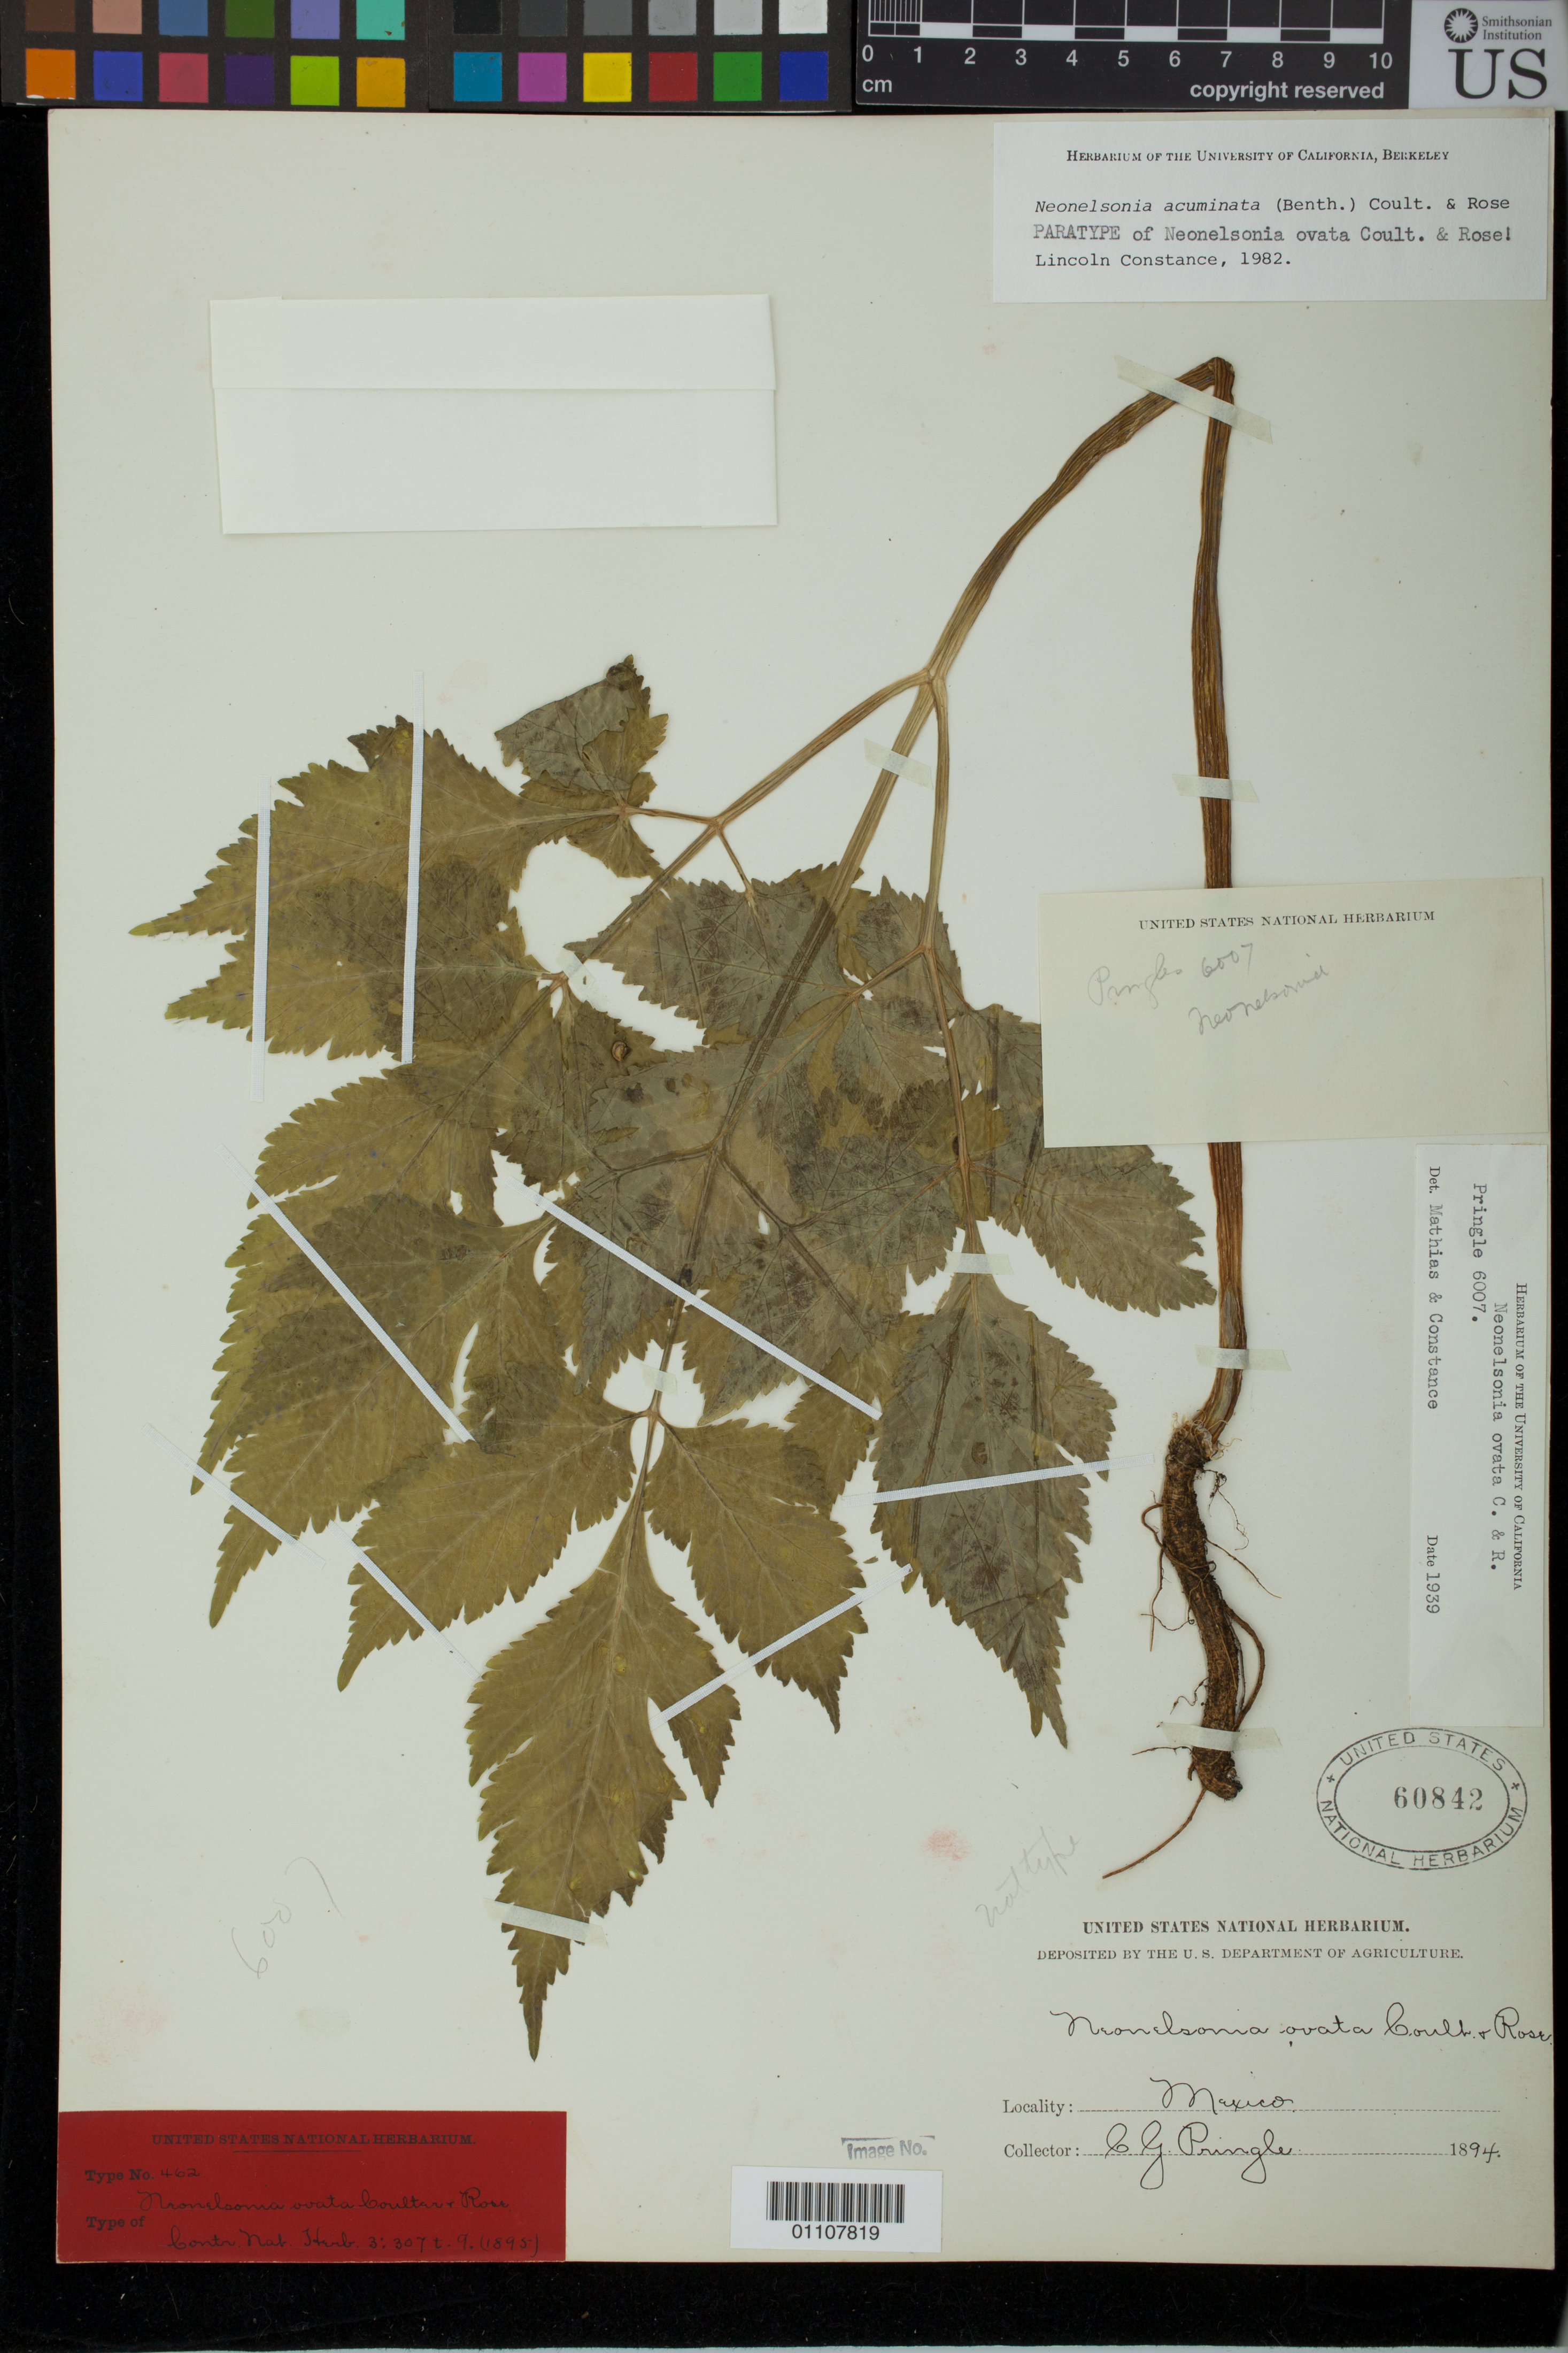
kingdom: Plantae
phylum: Tracheophyta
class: Magnoliopsida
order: Apiales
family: Apiaceae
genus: Neonelsonia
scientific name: Neonelsonia ovata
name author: J.M. Coult. & Rose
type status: Syntype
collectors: C. G. Pringle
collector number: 6007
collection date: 1894-10-18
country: Mexico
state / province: Oaxaca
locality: Sierra de Clavellinas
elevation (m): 2743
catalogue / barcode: US 60842